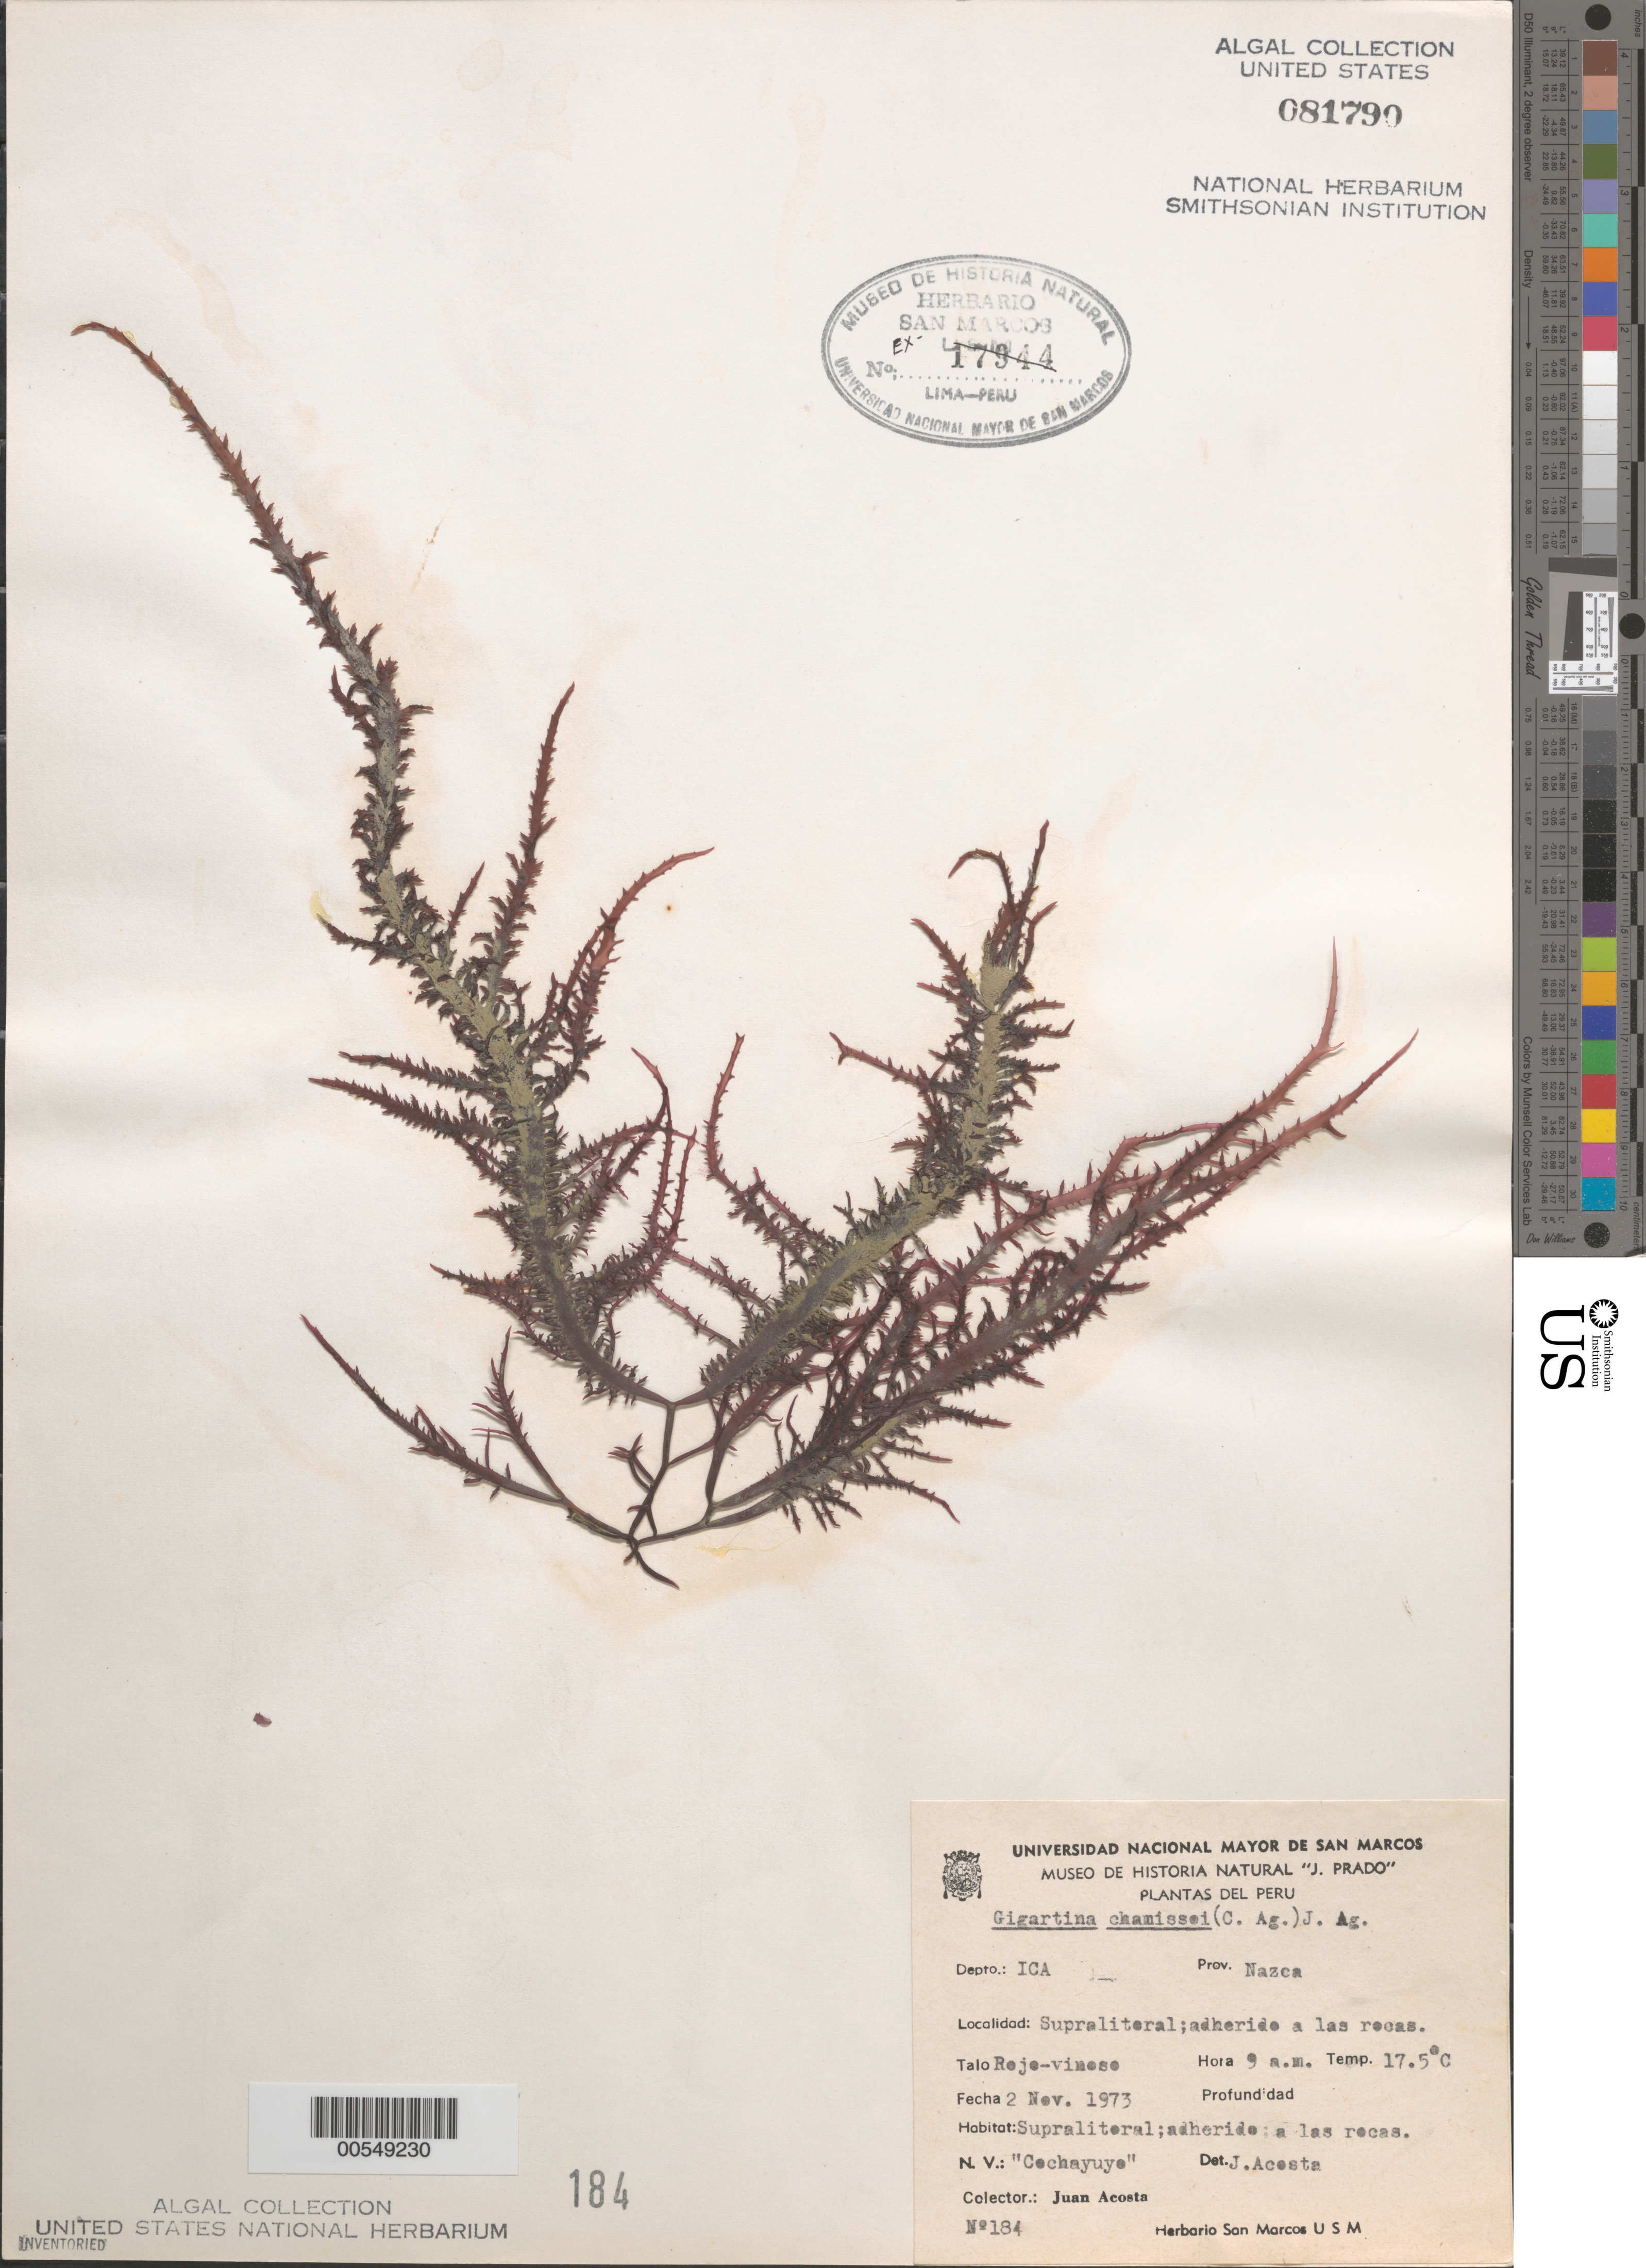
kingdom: Plantae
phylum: Rhodophyta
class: Florideophyceae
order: Gigartinales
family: Gigartinaceae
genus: Chondracanthus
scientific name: Chondracanthus chamissoi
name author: (C. Agardh) Kützing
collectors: J. Acosta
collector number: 184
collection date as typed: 02 Nov 1973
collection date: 1973-11-02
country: Peru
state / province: Ica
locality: Nazca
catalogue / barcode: US 81790